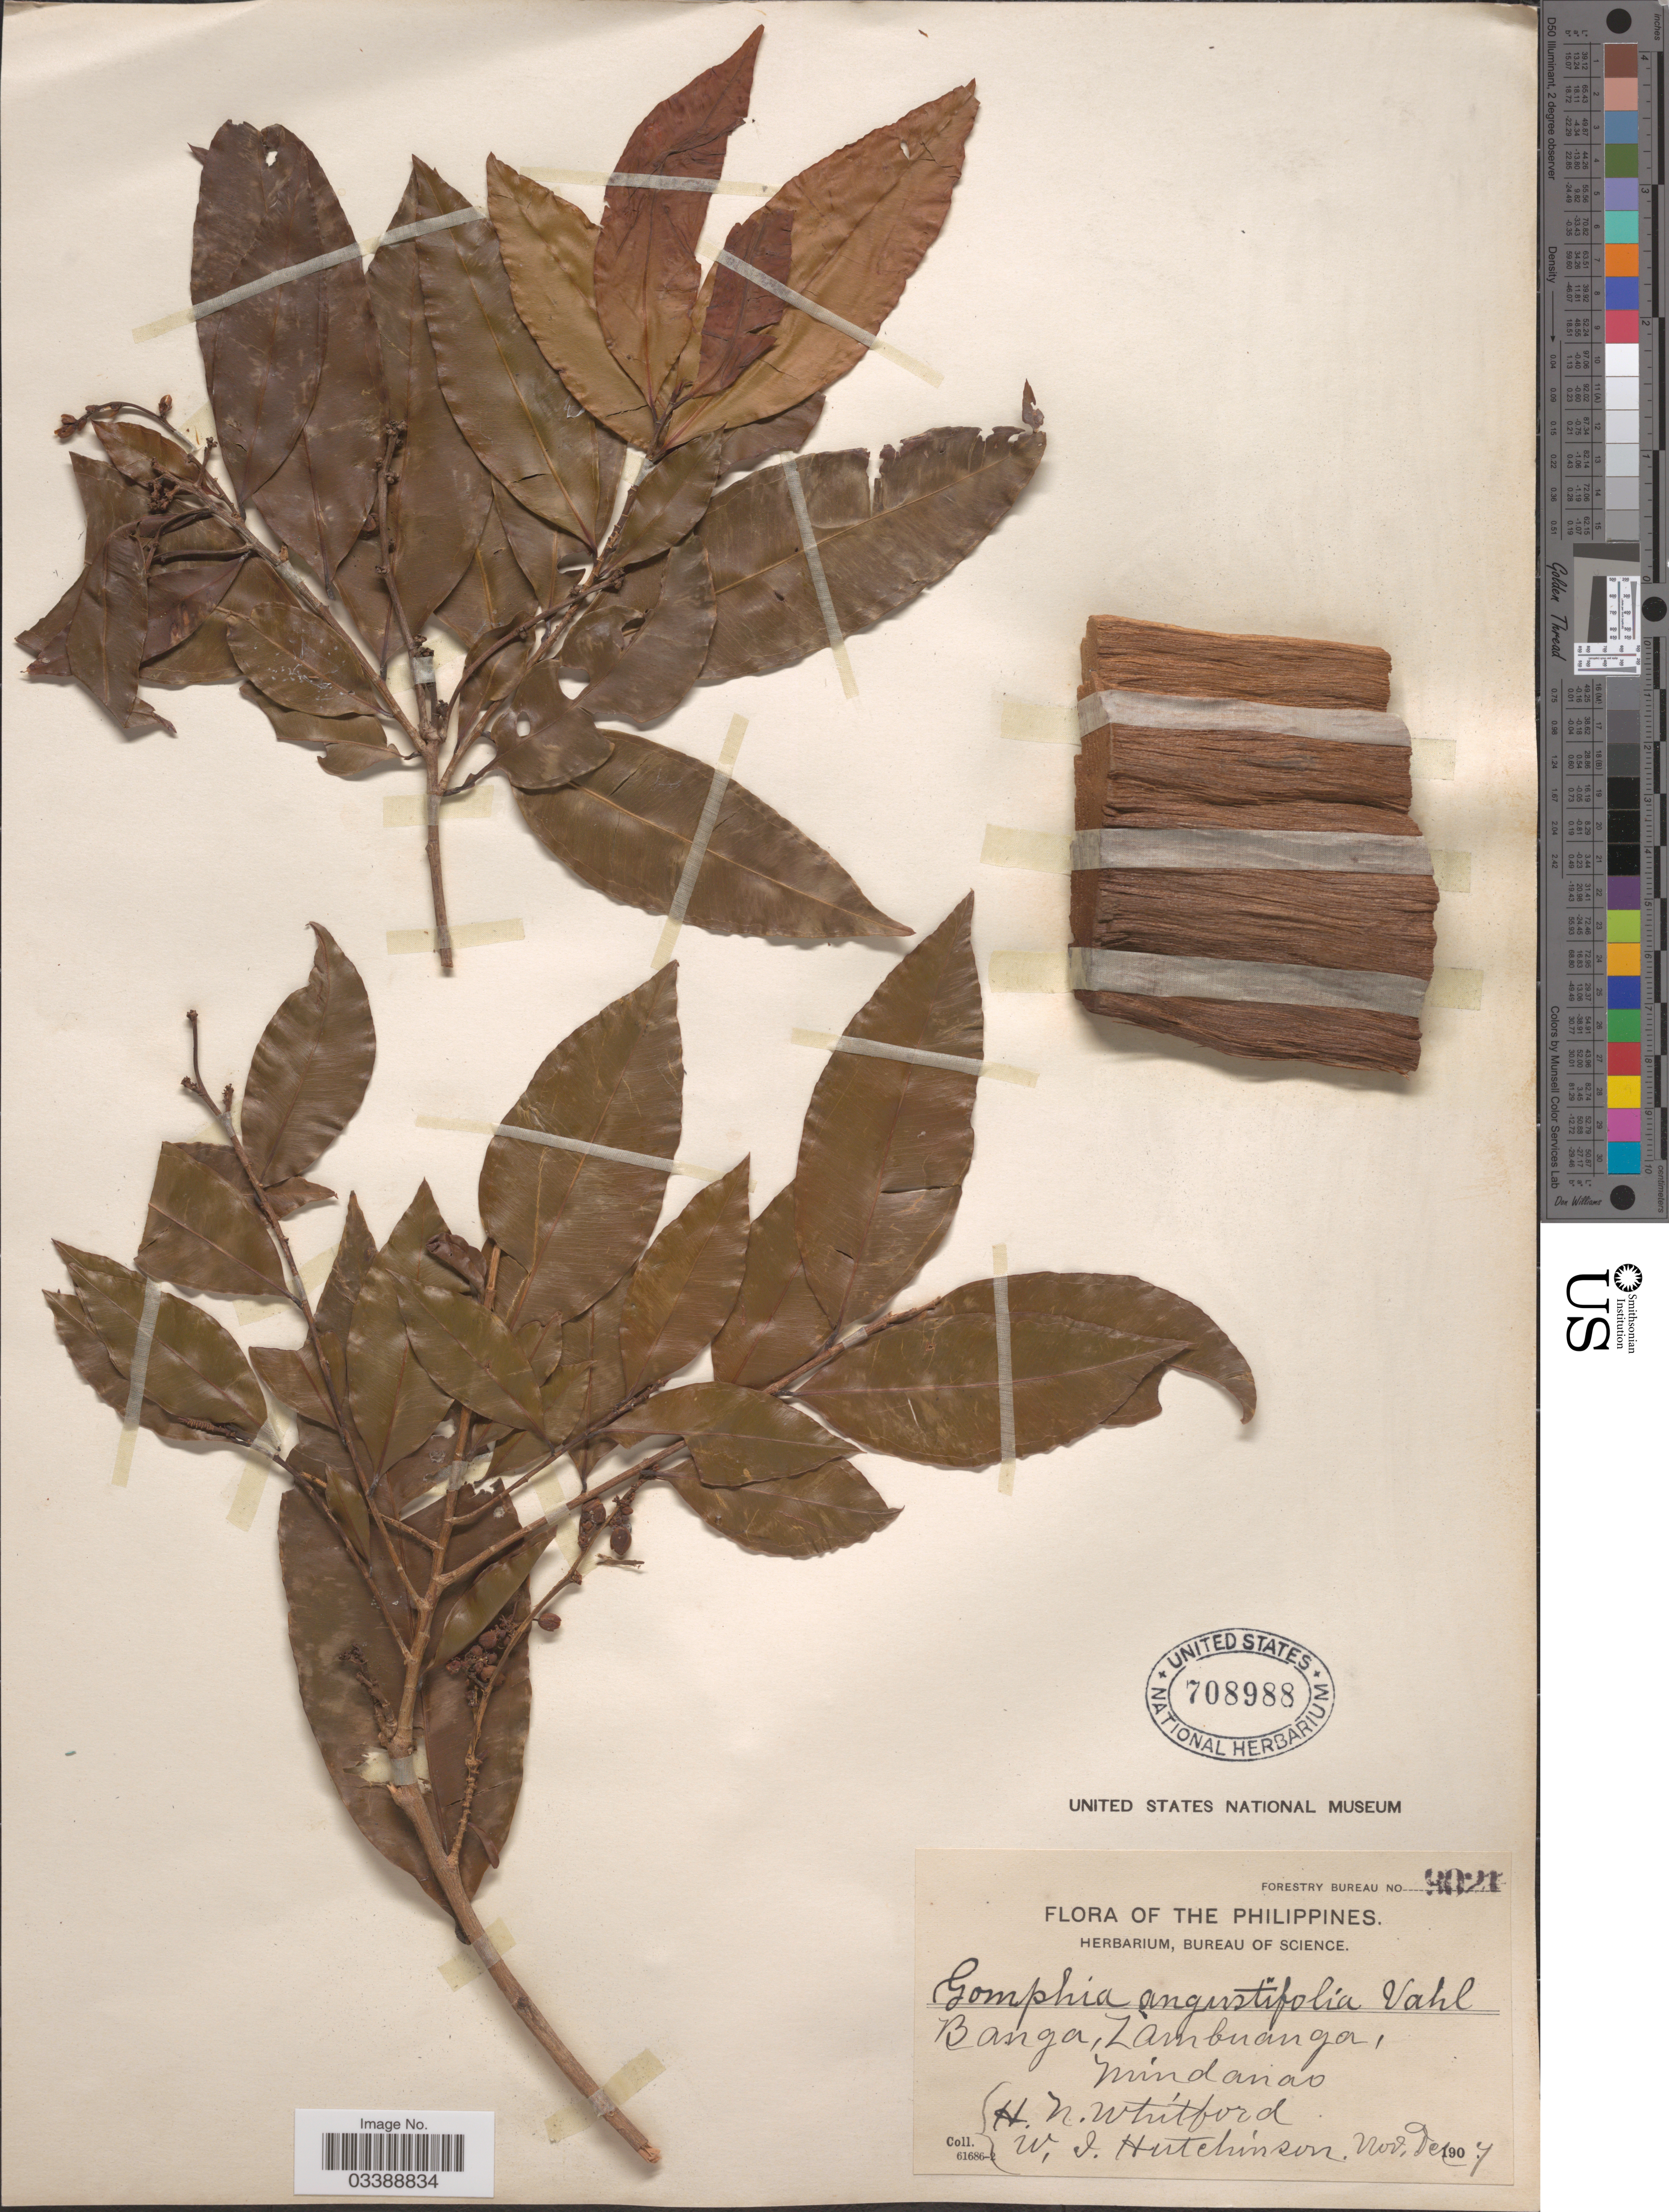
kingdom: Plantae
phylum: Tracheophyta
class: Magnoliopsida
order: Malpighiales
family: Ochnaceae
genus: Campylospermum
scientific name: Campylospermum serratum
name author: (Gaertn.) Bittrich & M.C.E. Amaral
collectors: H. N. Whitford & W. I. Hutchinson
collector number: Forestry Bureau 9021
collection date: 1907-11/1907-12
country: Philippines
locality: Banga, Zambuanga, Mindanao.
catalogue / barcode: US 708988